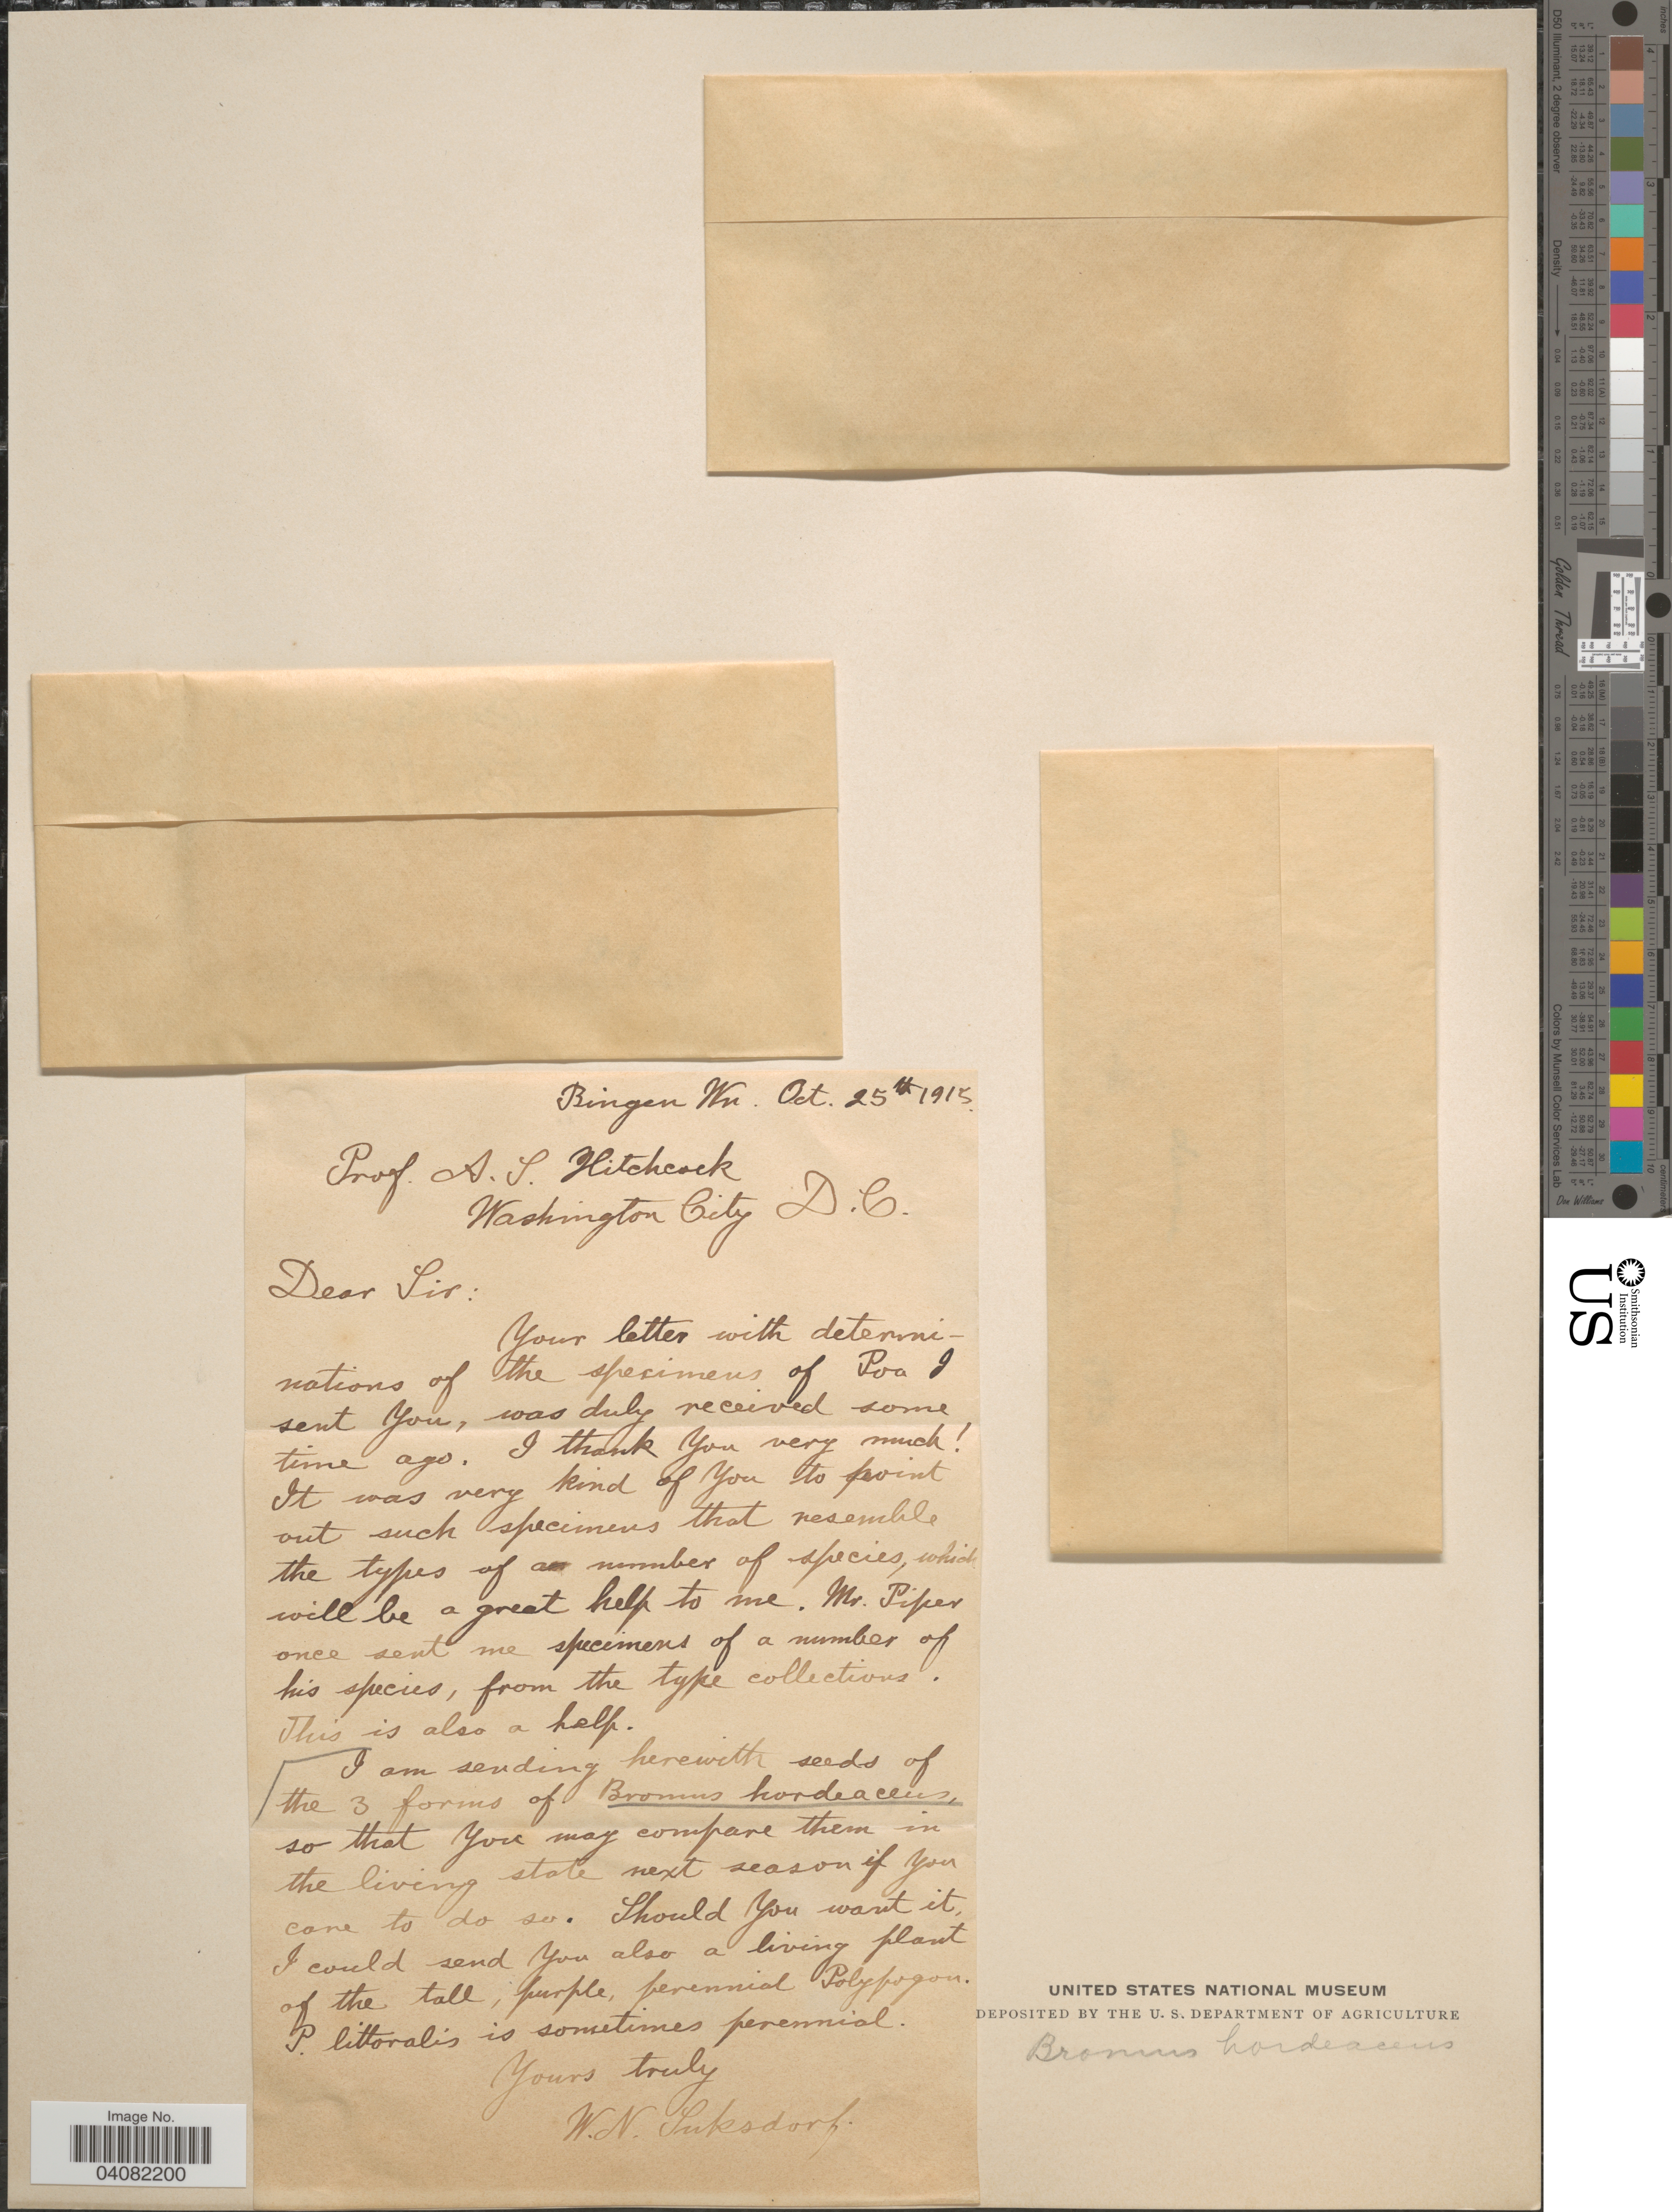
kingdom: Plantae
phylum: Tracheophyta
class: Liliopsida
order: Poales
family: Poaceae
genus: Bromus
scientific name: Bromus hordeaceus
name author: L.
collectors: A. S. Hitchcock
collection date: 1915-10-25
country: United States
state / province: District of Columbia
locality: Bingen Wn. Washington City.